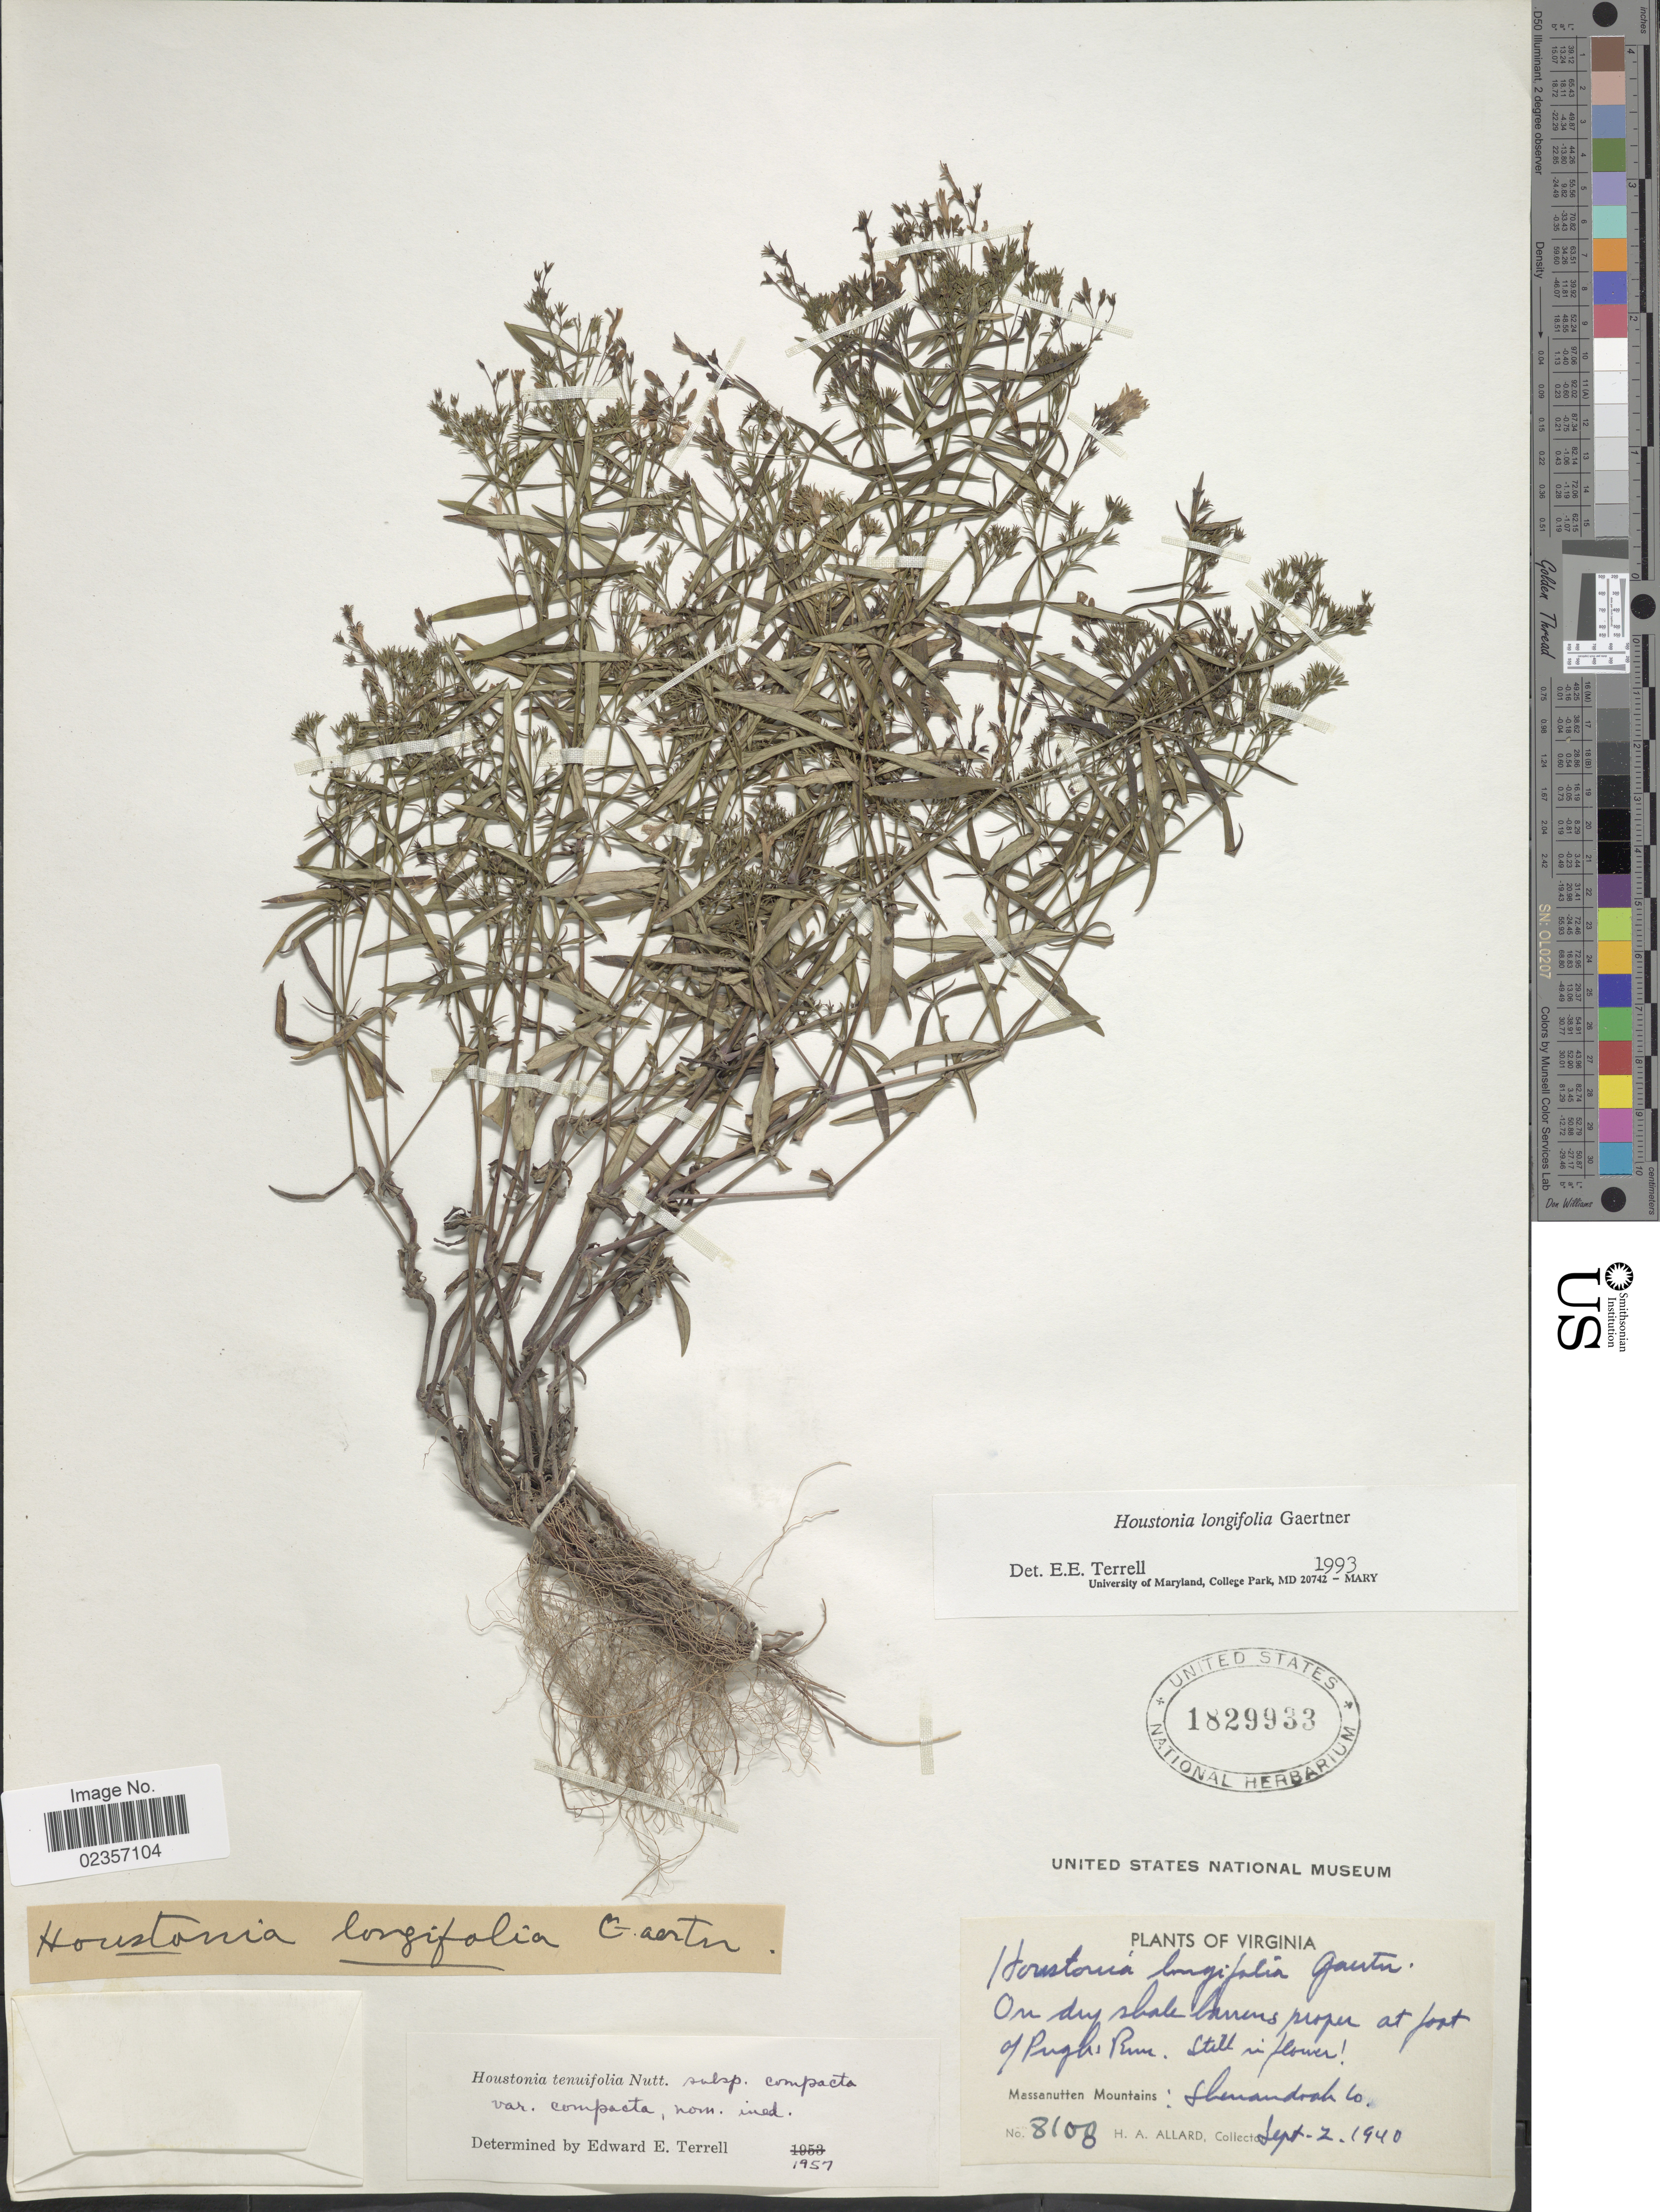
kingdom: Plantae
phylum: Tracheophyta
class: Magnoliopsida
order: Gentianales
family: Rubiaceae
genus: Houstonia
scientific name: Houstonia longifolia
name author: Gaertn.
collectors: H. A. Allard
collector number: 8100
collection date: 1940-09-02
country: United States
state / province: Virginia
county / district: Shenandoah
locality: On dry shale barrens proper at foot of Pughs River, massanutten Mountains: Shenandoah Co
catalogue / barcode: US 1829933